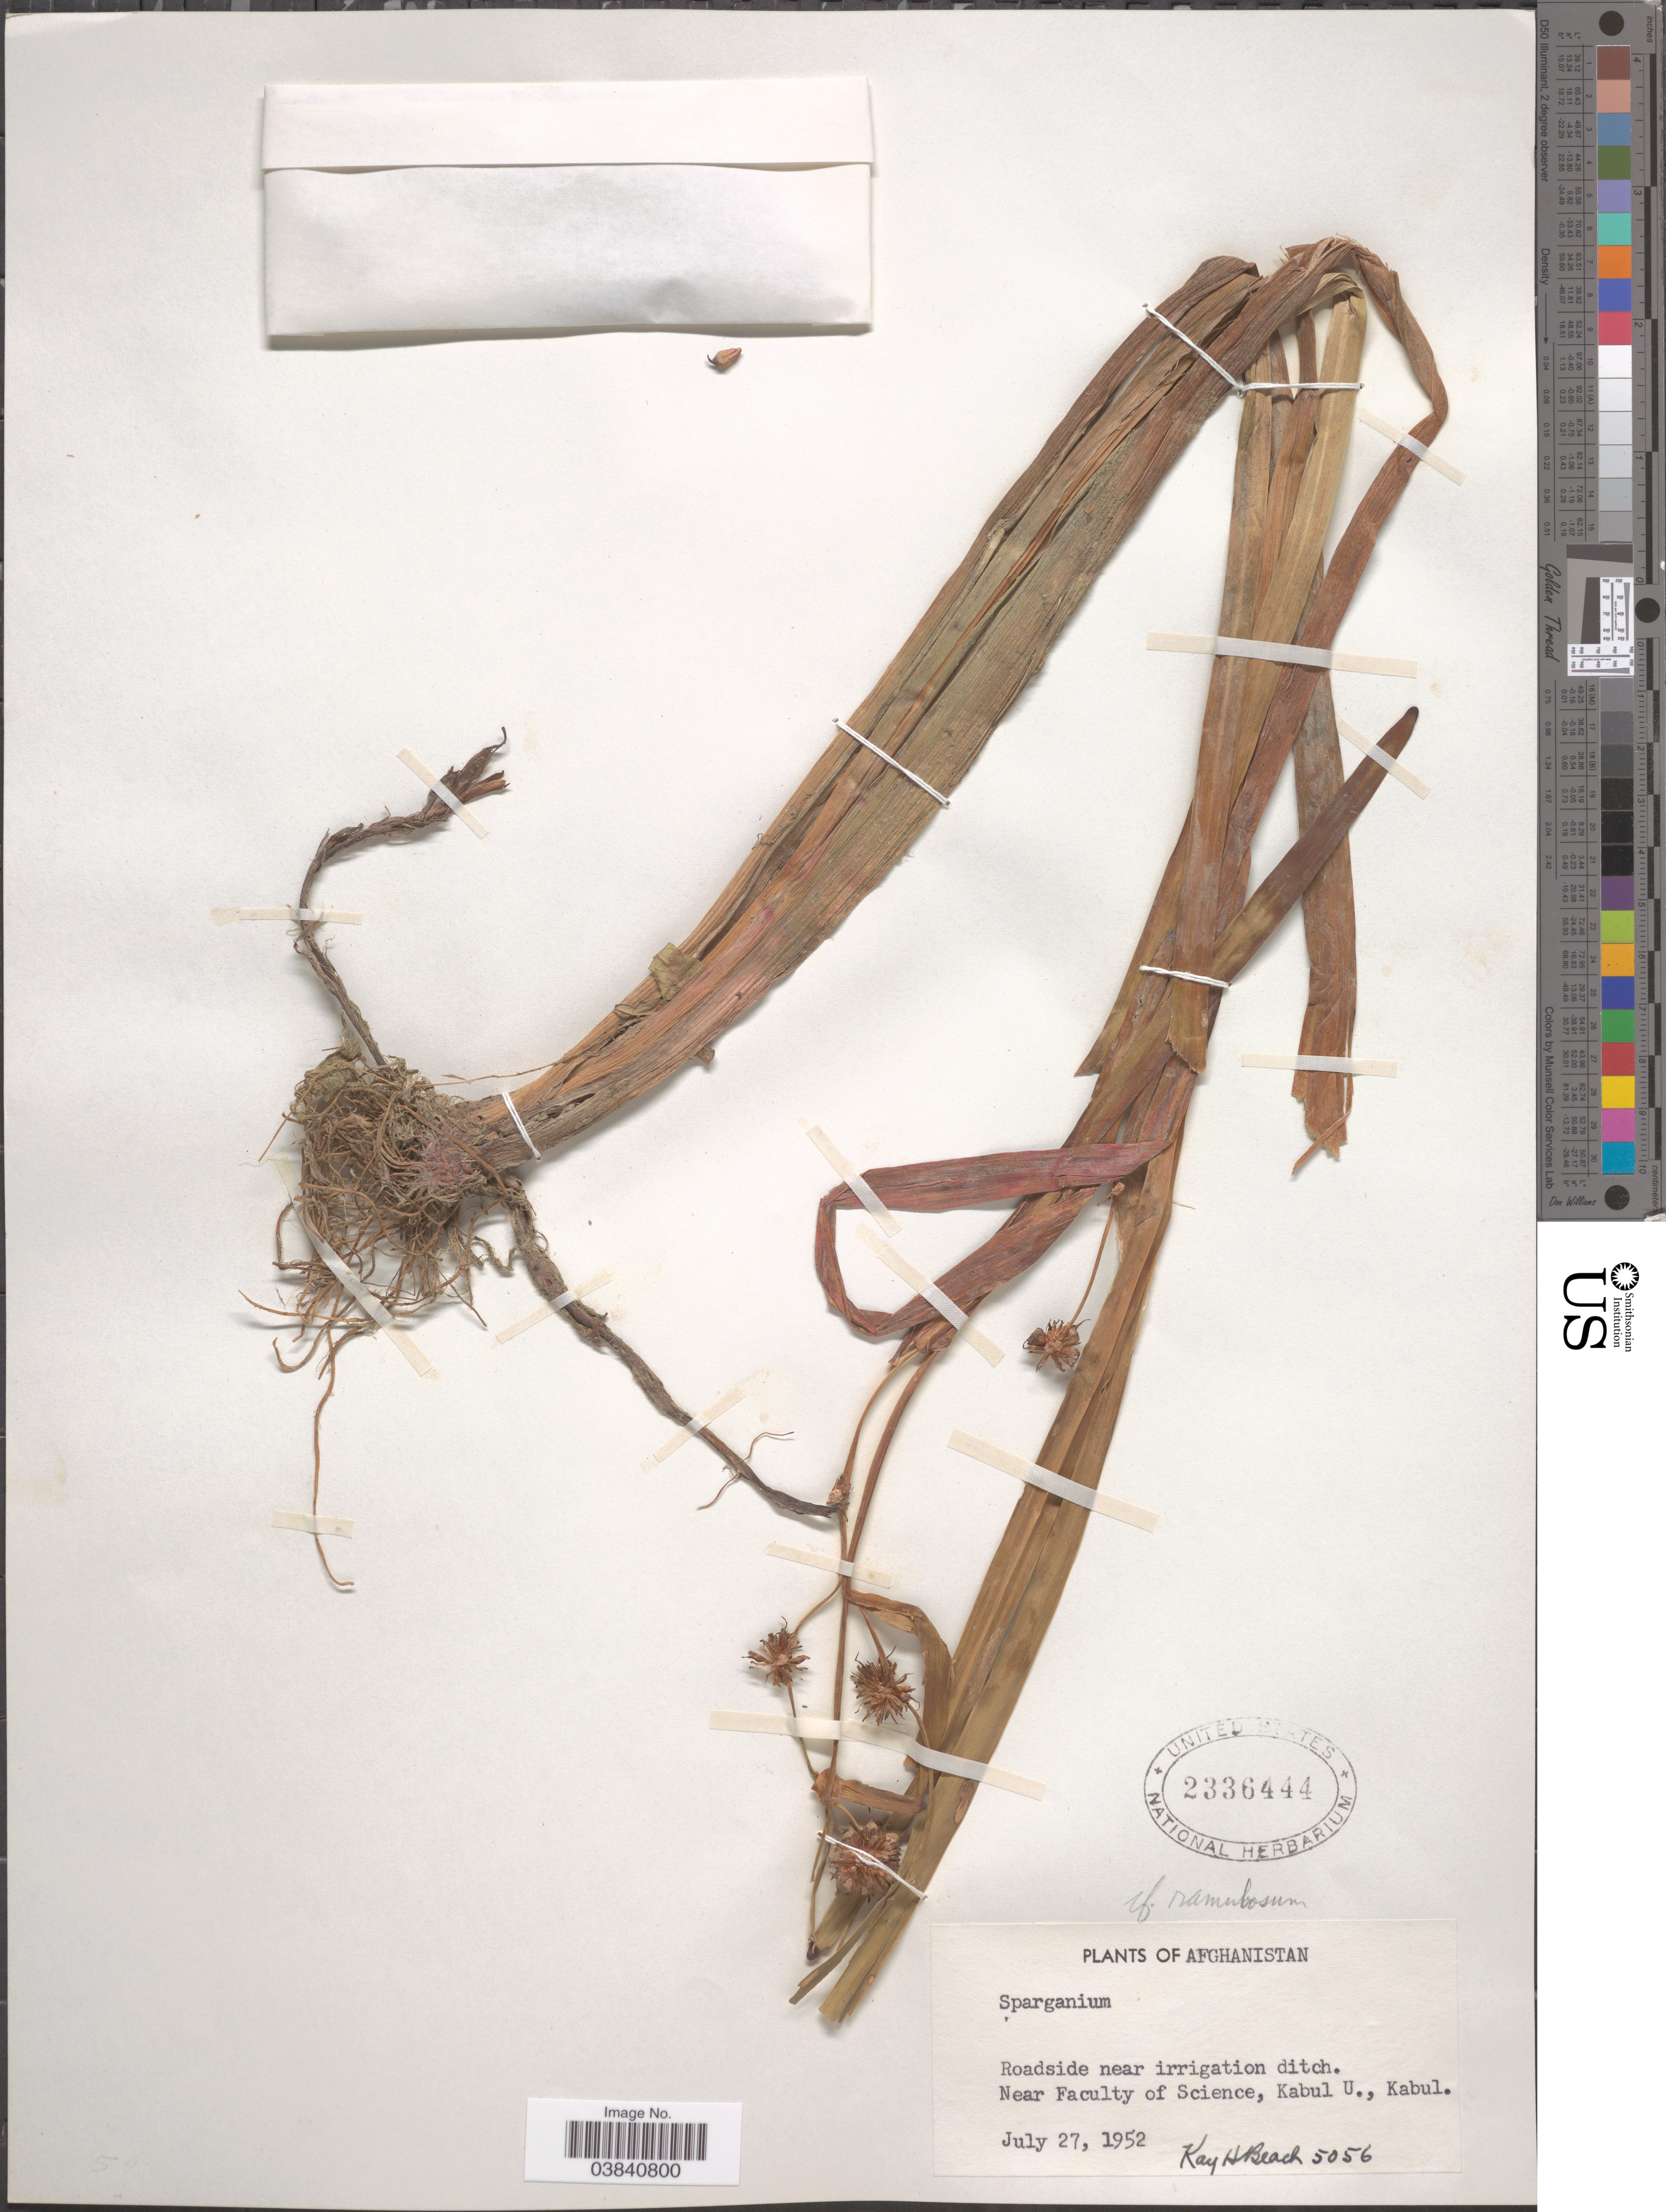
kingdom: Plantae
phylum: Tracheophyta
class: Liliopsida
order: Poales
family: Typhaceae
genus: Sparganium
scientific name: Sparganium stoloniferum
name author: (Buch.-Ham. ex Graebn.) Buch.-Ham. ex Juz.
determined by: Strong, Mark T., (BOT), Smithsonian Institution - National Museum of Natural History (UNITED STATES)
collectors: K. H. Beach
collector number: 5056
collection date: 1952-07-27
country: Afghanistan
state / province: Kabul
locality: Near Faculty of Science, Kabul U.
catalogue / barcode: US 2336444